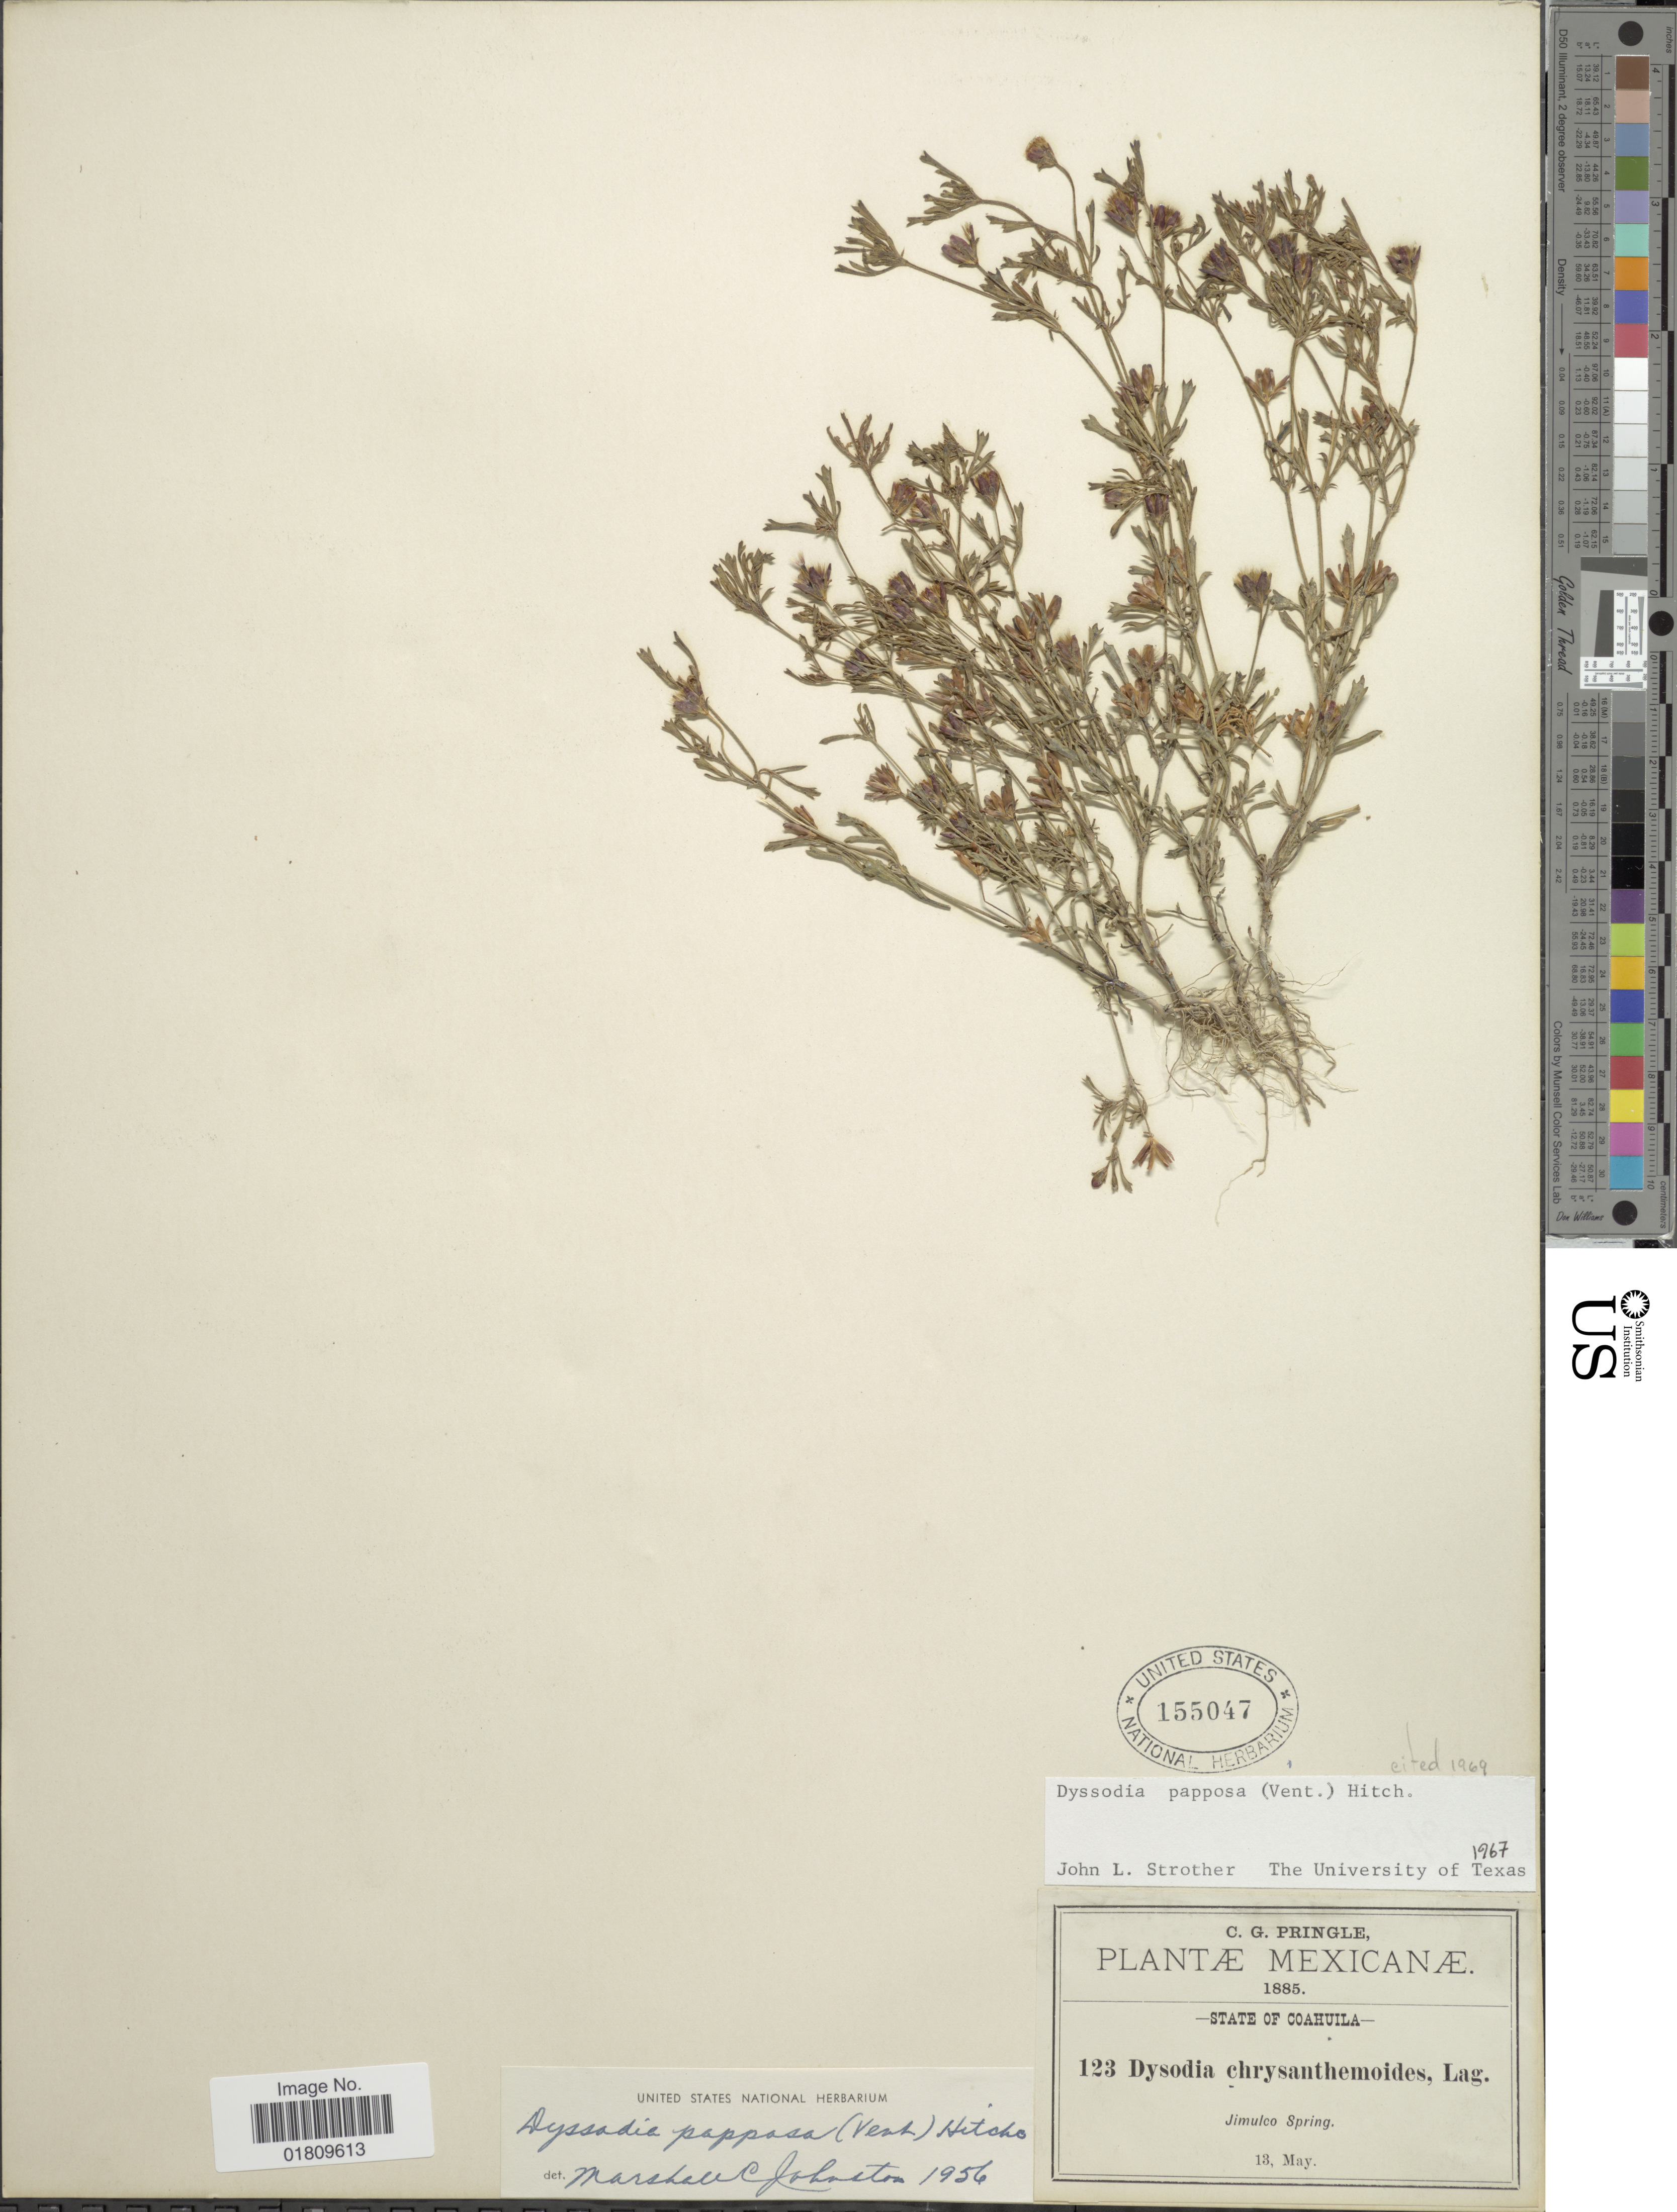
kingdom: Plantae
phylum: Tracheophyta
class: Magnoliopsida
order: Asterales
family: Asteraceae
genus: Dyssodia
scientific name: Dyssodia papposa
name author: (Vent.) Hitchc.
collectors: C. G. Pringle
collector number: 123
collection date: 1885-05-13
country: Mexico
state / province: Coahuila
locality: Jimulco Spring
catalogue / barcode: US 155047